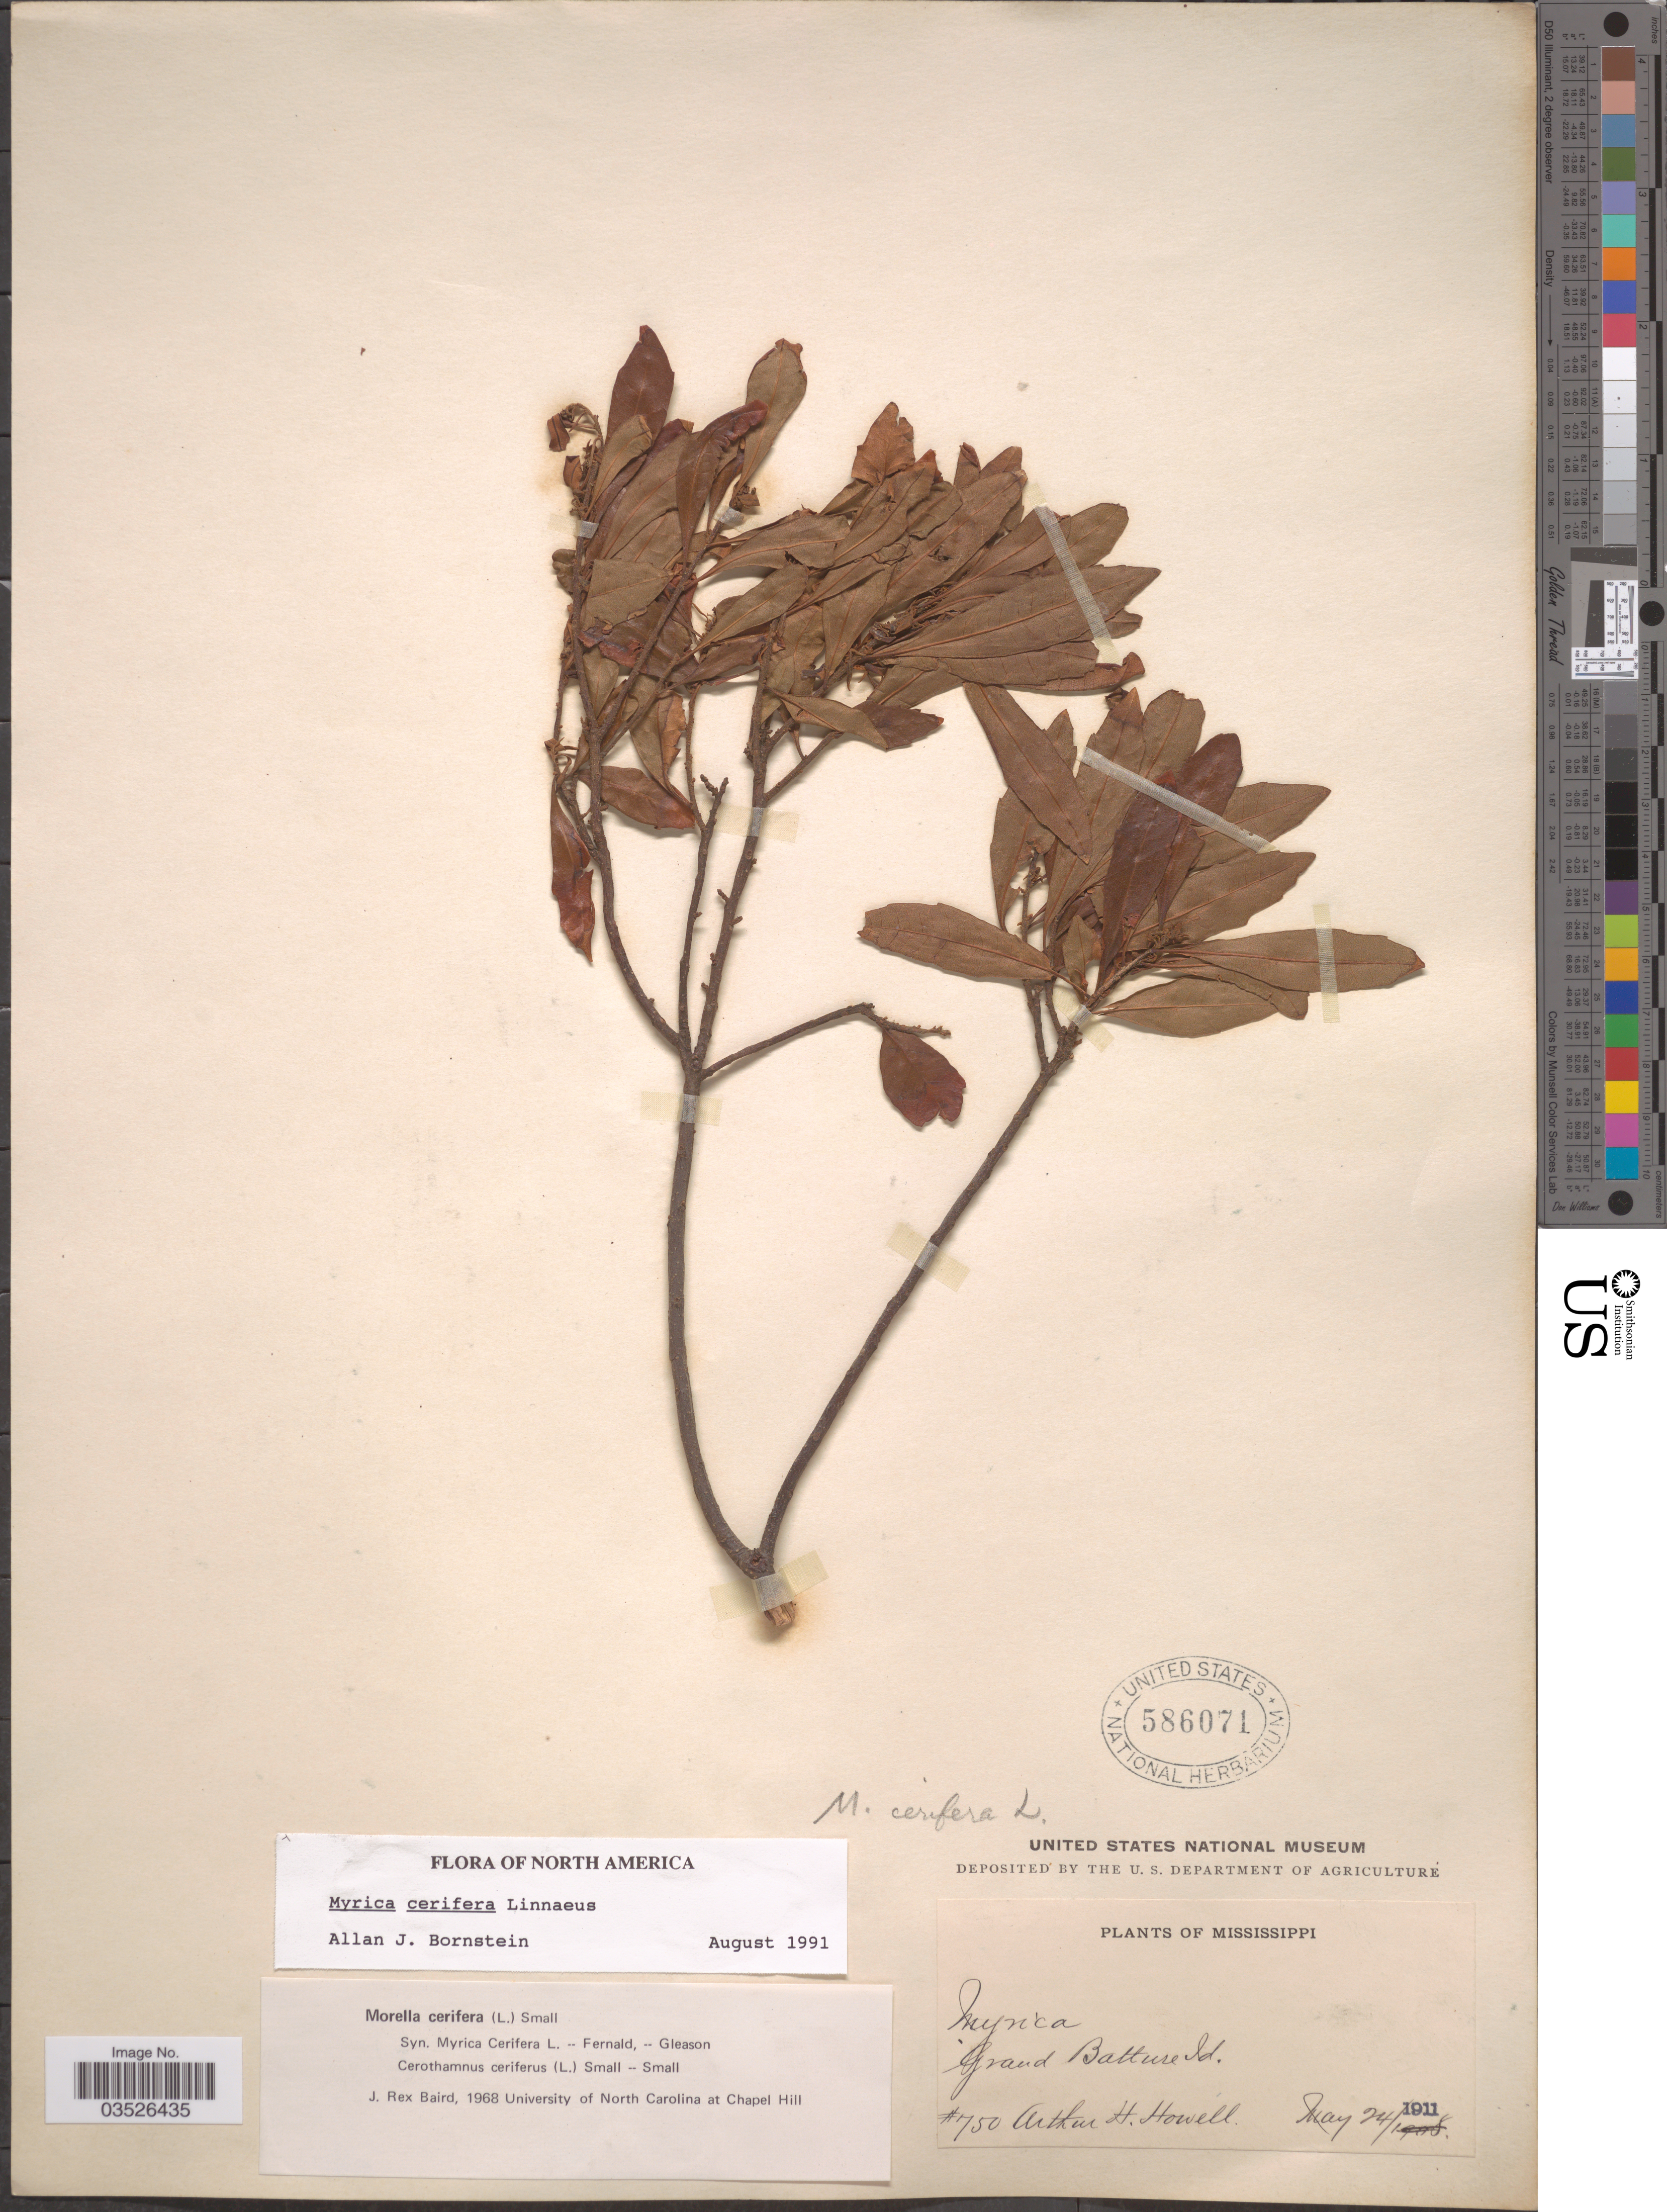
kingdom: Plantae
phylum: Tracheophyta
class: Magnoliopsida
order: Fagales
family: Myricaceae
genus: Morella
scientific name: Morella cerifera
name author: (L.) Small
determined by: Baird, James Rex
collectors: A. H. Howell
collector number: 750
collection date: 1911-05-24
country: United States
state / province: Mississippi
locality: Grand Battureld [interpreted].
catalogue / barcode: US 586071